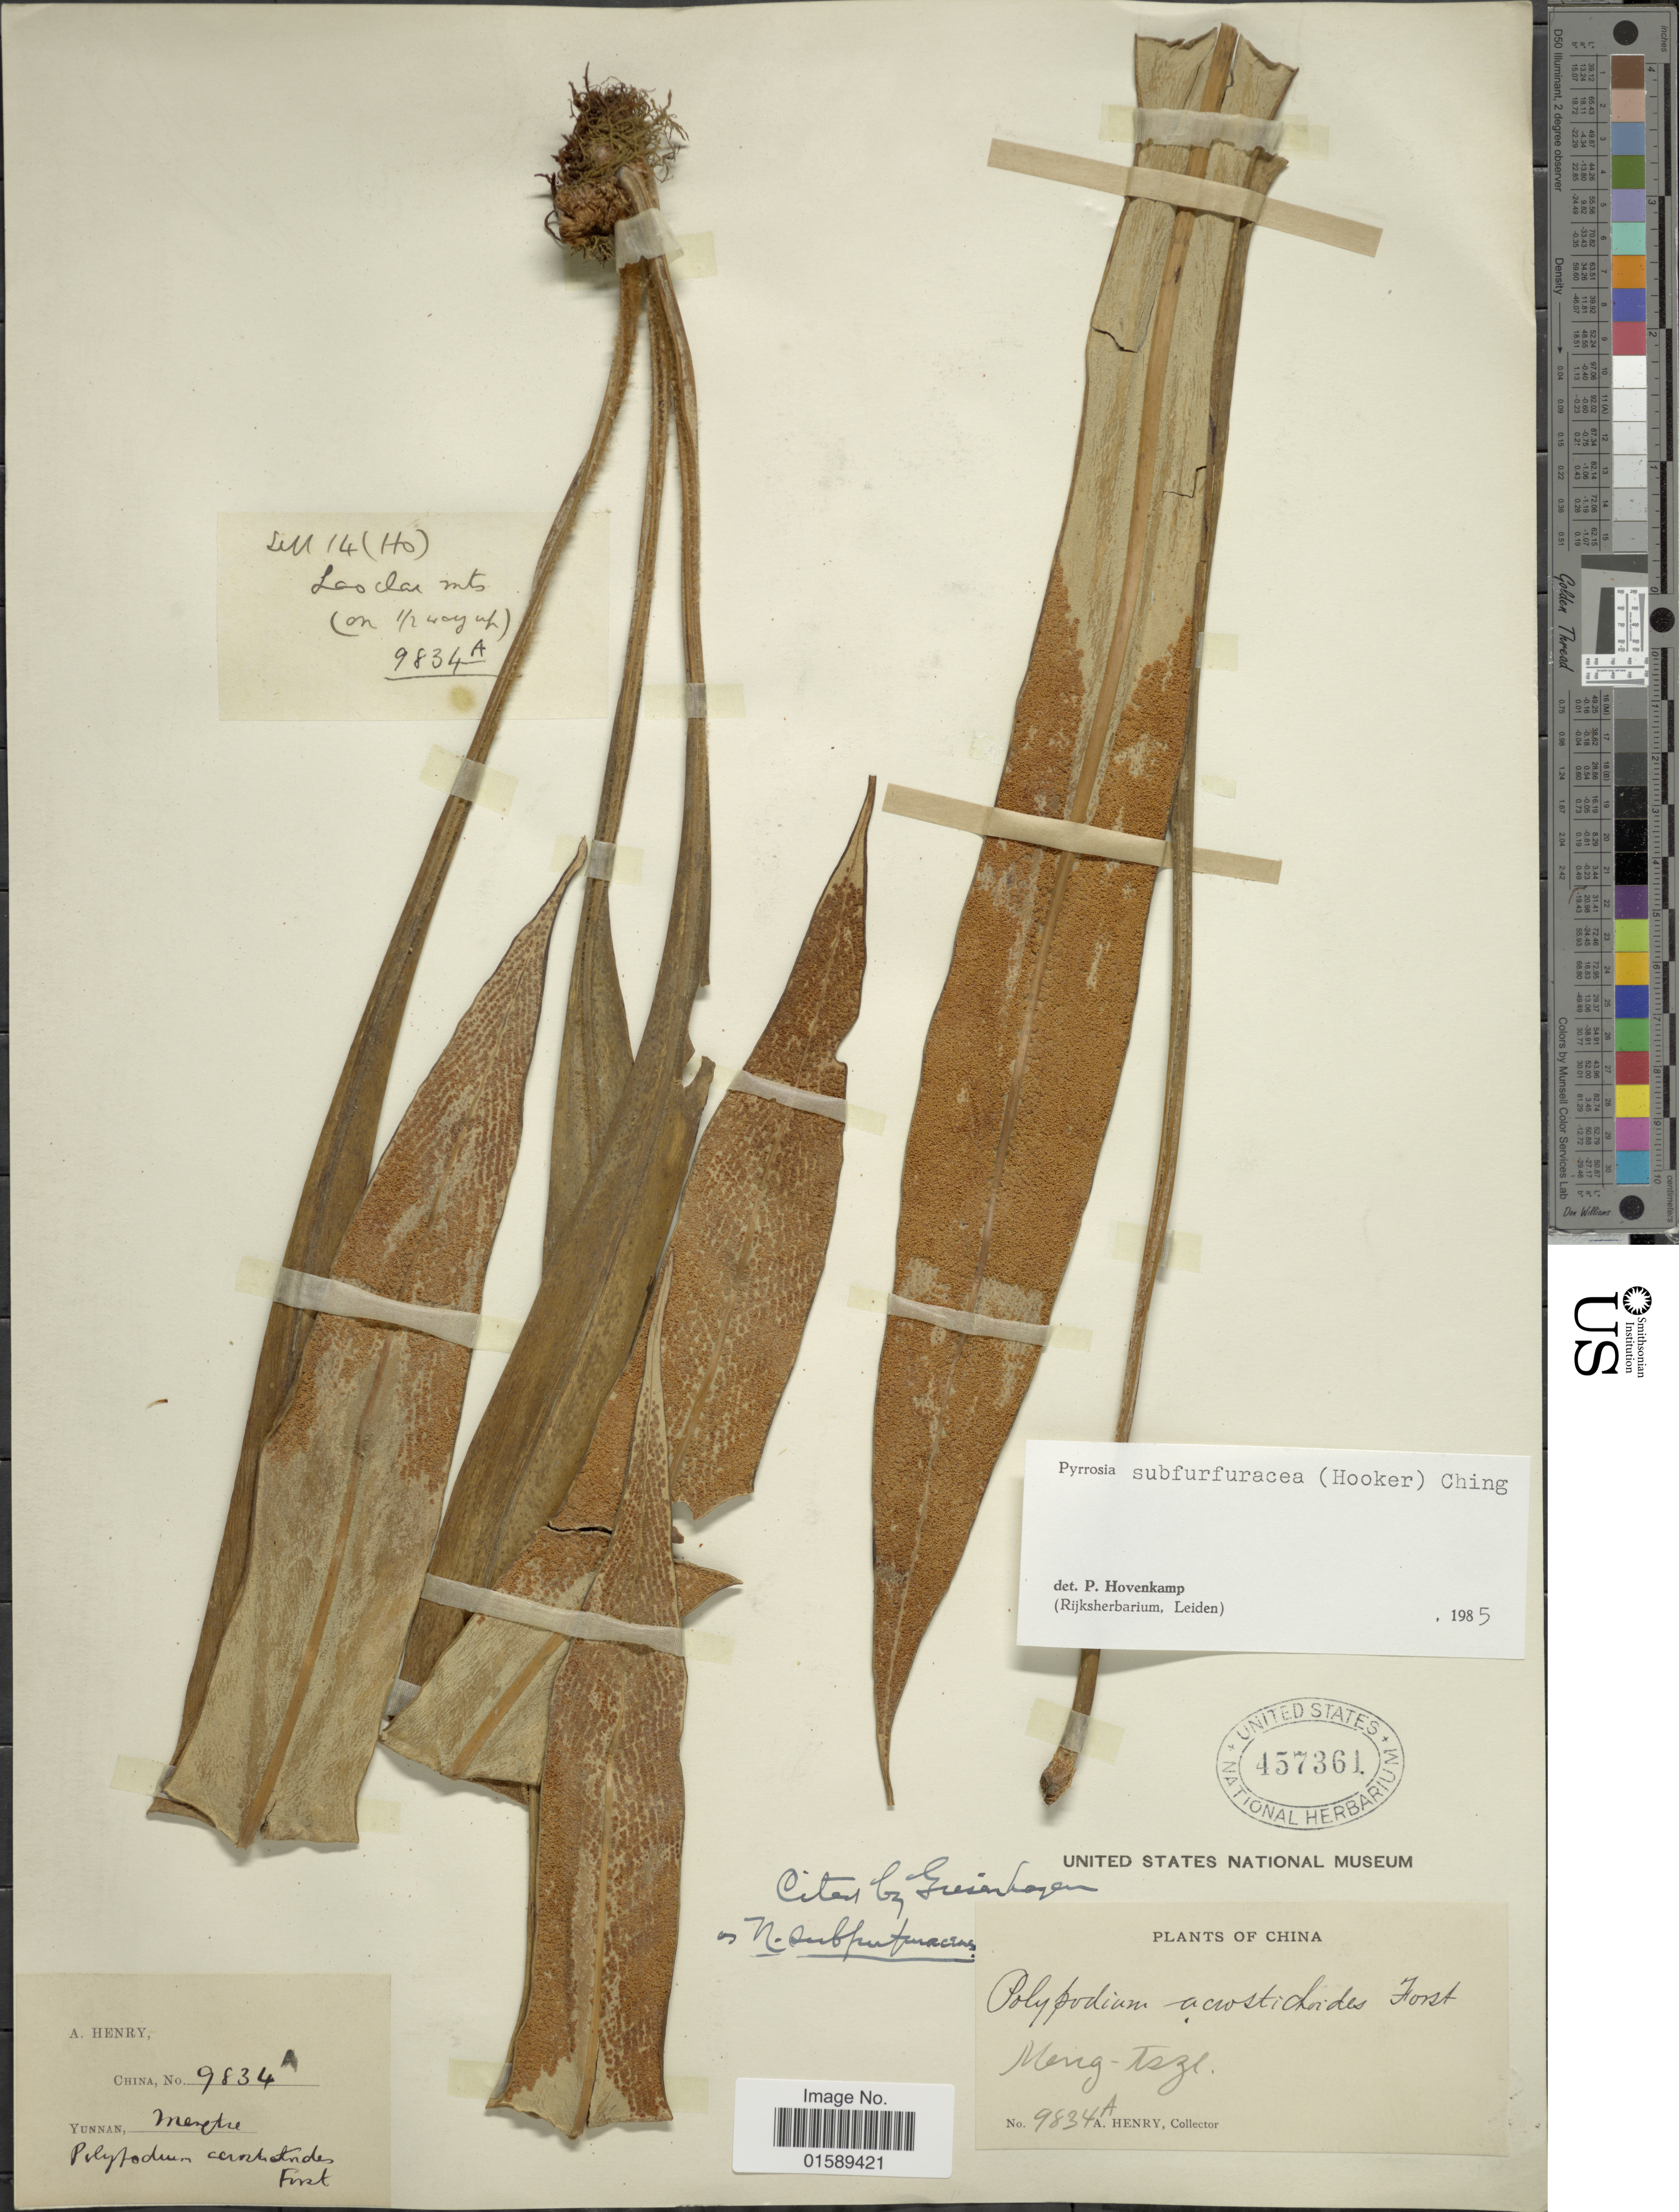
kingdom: Plantae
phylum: Tracheophyta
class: Polypodiopsida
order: Polypodiales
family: Polypodiaceae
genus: Pyrrosia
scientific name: Pyrrosia subfurfuracea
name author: (Hook.) Ching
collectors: A. Henry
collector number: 9834 A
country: China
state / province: Yunnan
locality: China, Yunnan, Meng-tsze.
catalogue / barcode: US 457361